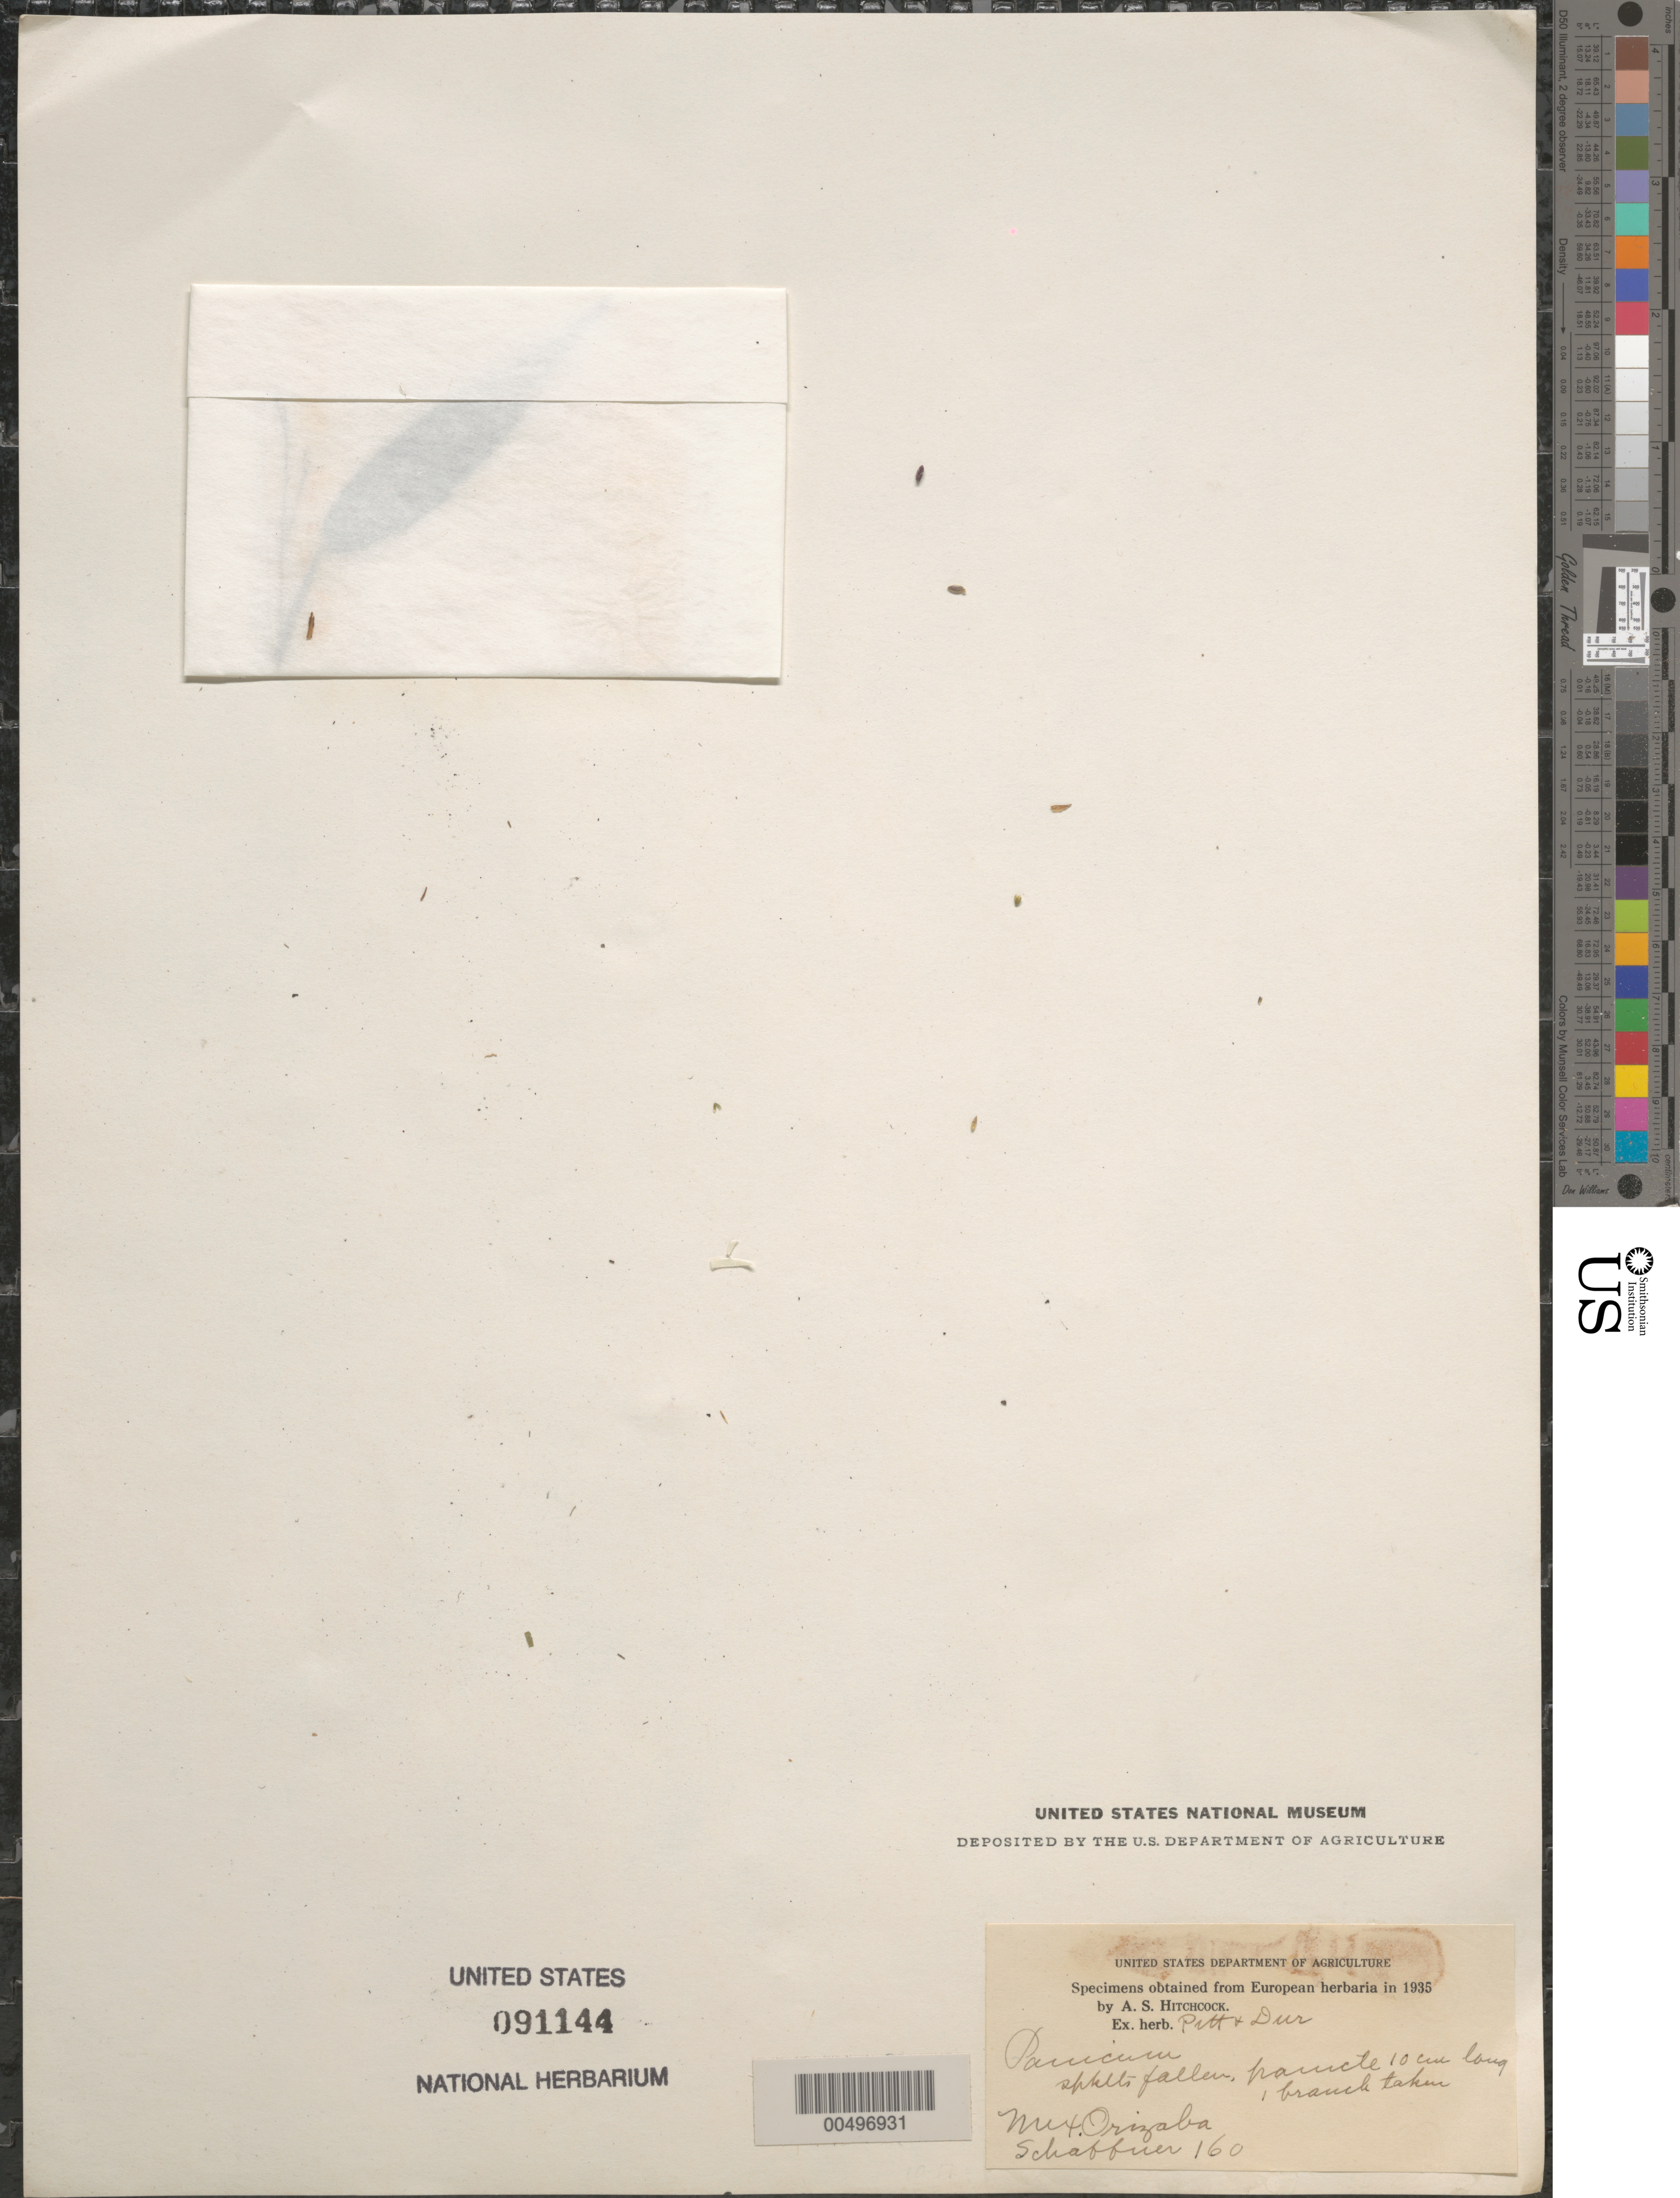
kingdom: Plantae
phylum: Tracheophyta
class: Liliopsida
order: Poales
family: Poaceae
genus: Panicum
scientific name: Panicum sp.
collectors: -. Schaffner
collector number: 160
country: Mexico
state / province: Veracruz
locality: Orizaba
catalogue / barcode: US 91144